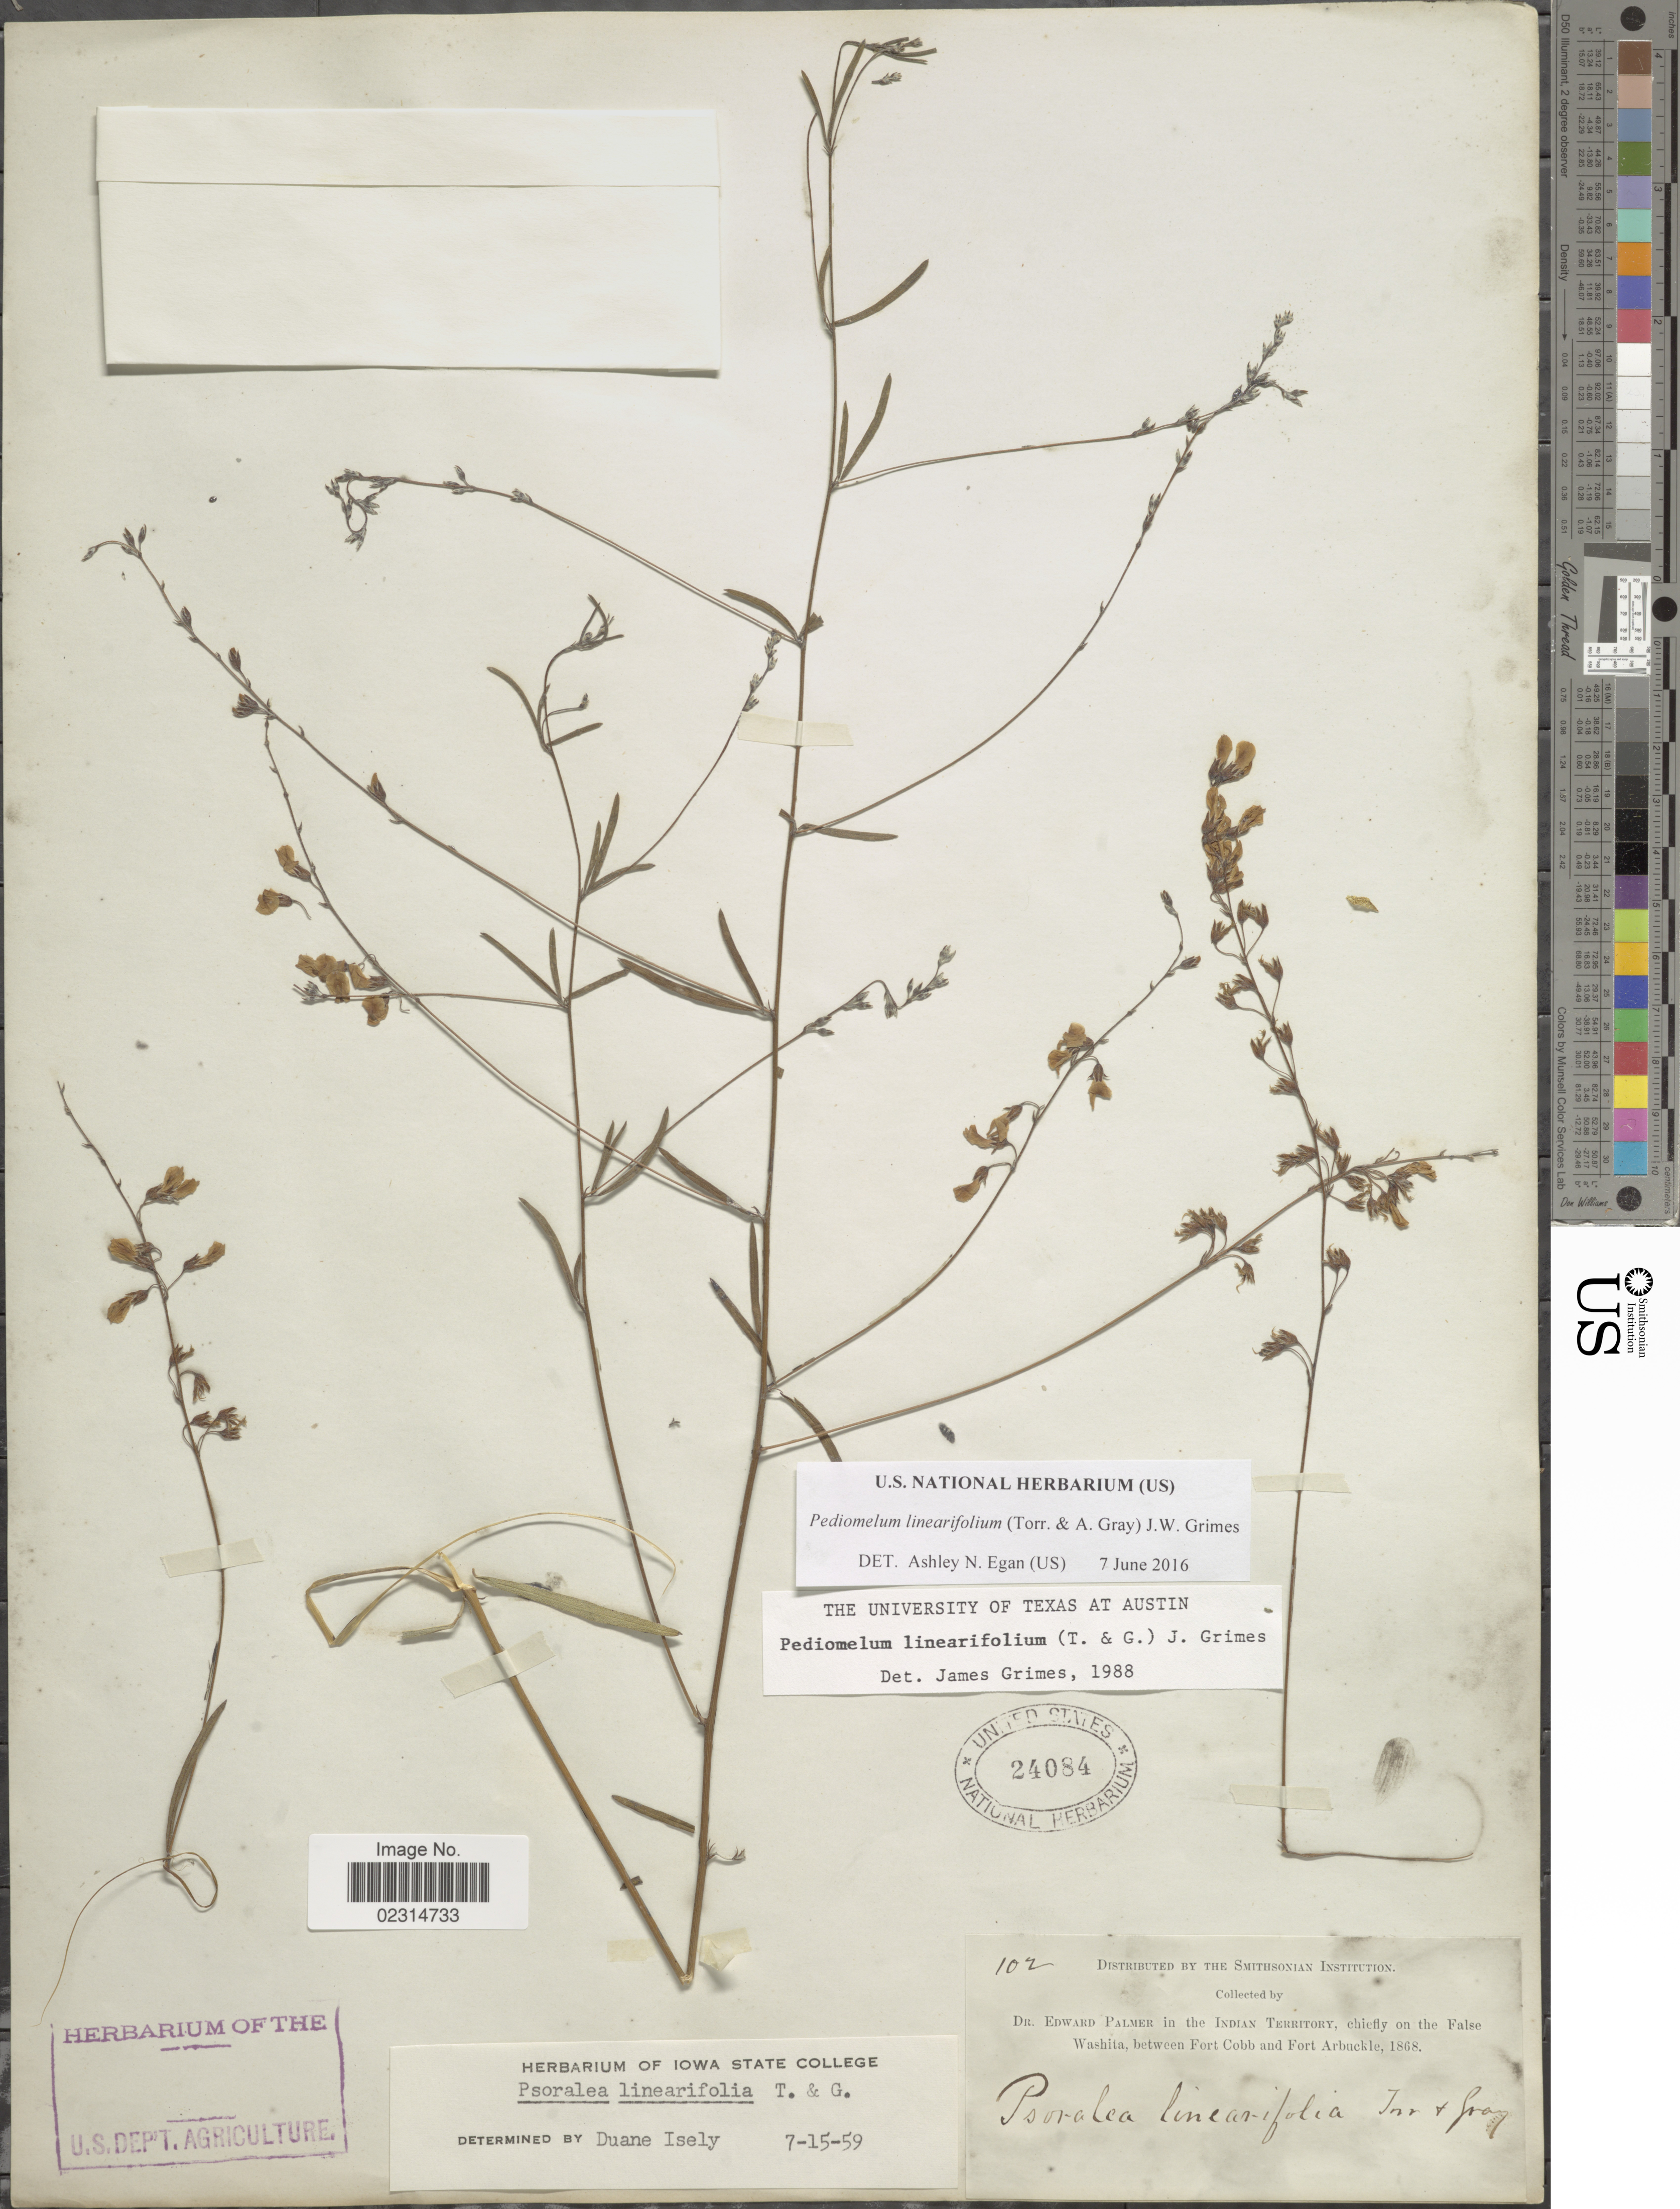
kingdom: Plantae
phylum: Tracheophyta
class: Magnoliopsida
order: Fabales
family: Fabaceae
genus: Pediomelum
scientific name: Pediomelum linearifolium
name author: (Torr. & A. Gray) J.W. Grimes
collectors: E. Palmer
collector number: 102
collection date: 1868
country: United States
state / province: Oklahoma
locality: In the Indian Territory, chiefly on the False Washita, between Fort Cobb and Fort Arbuckle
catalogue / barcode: US 24084